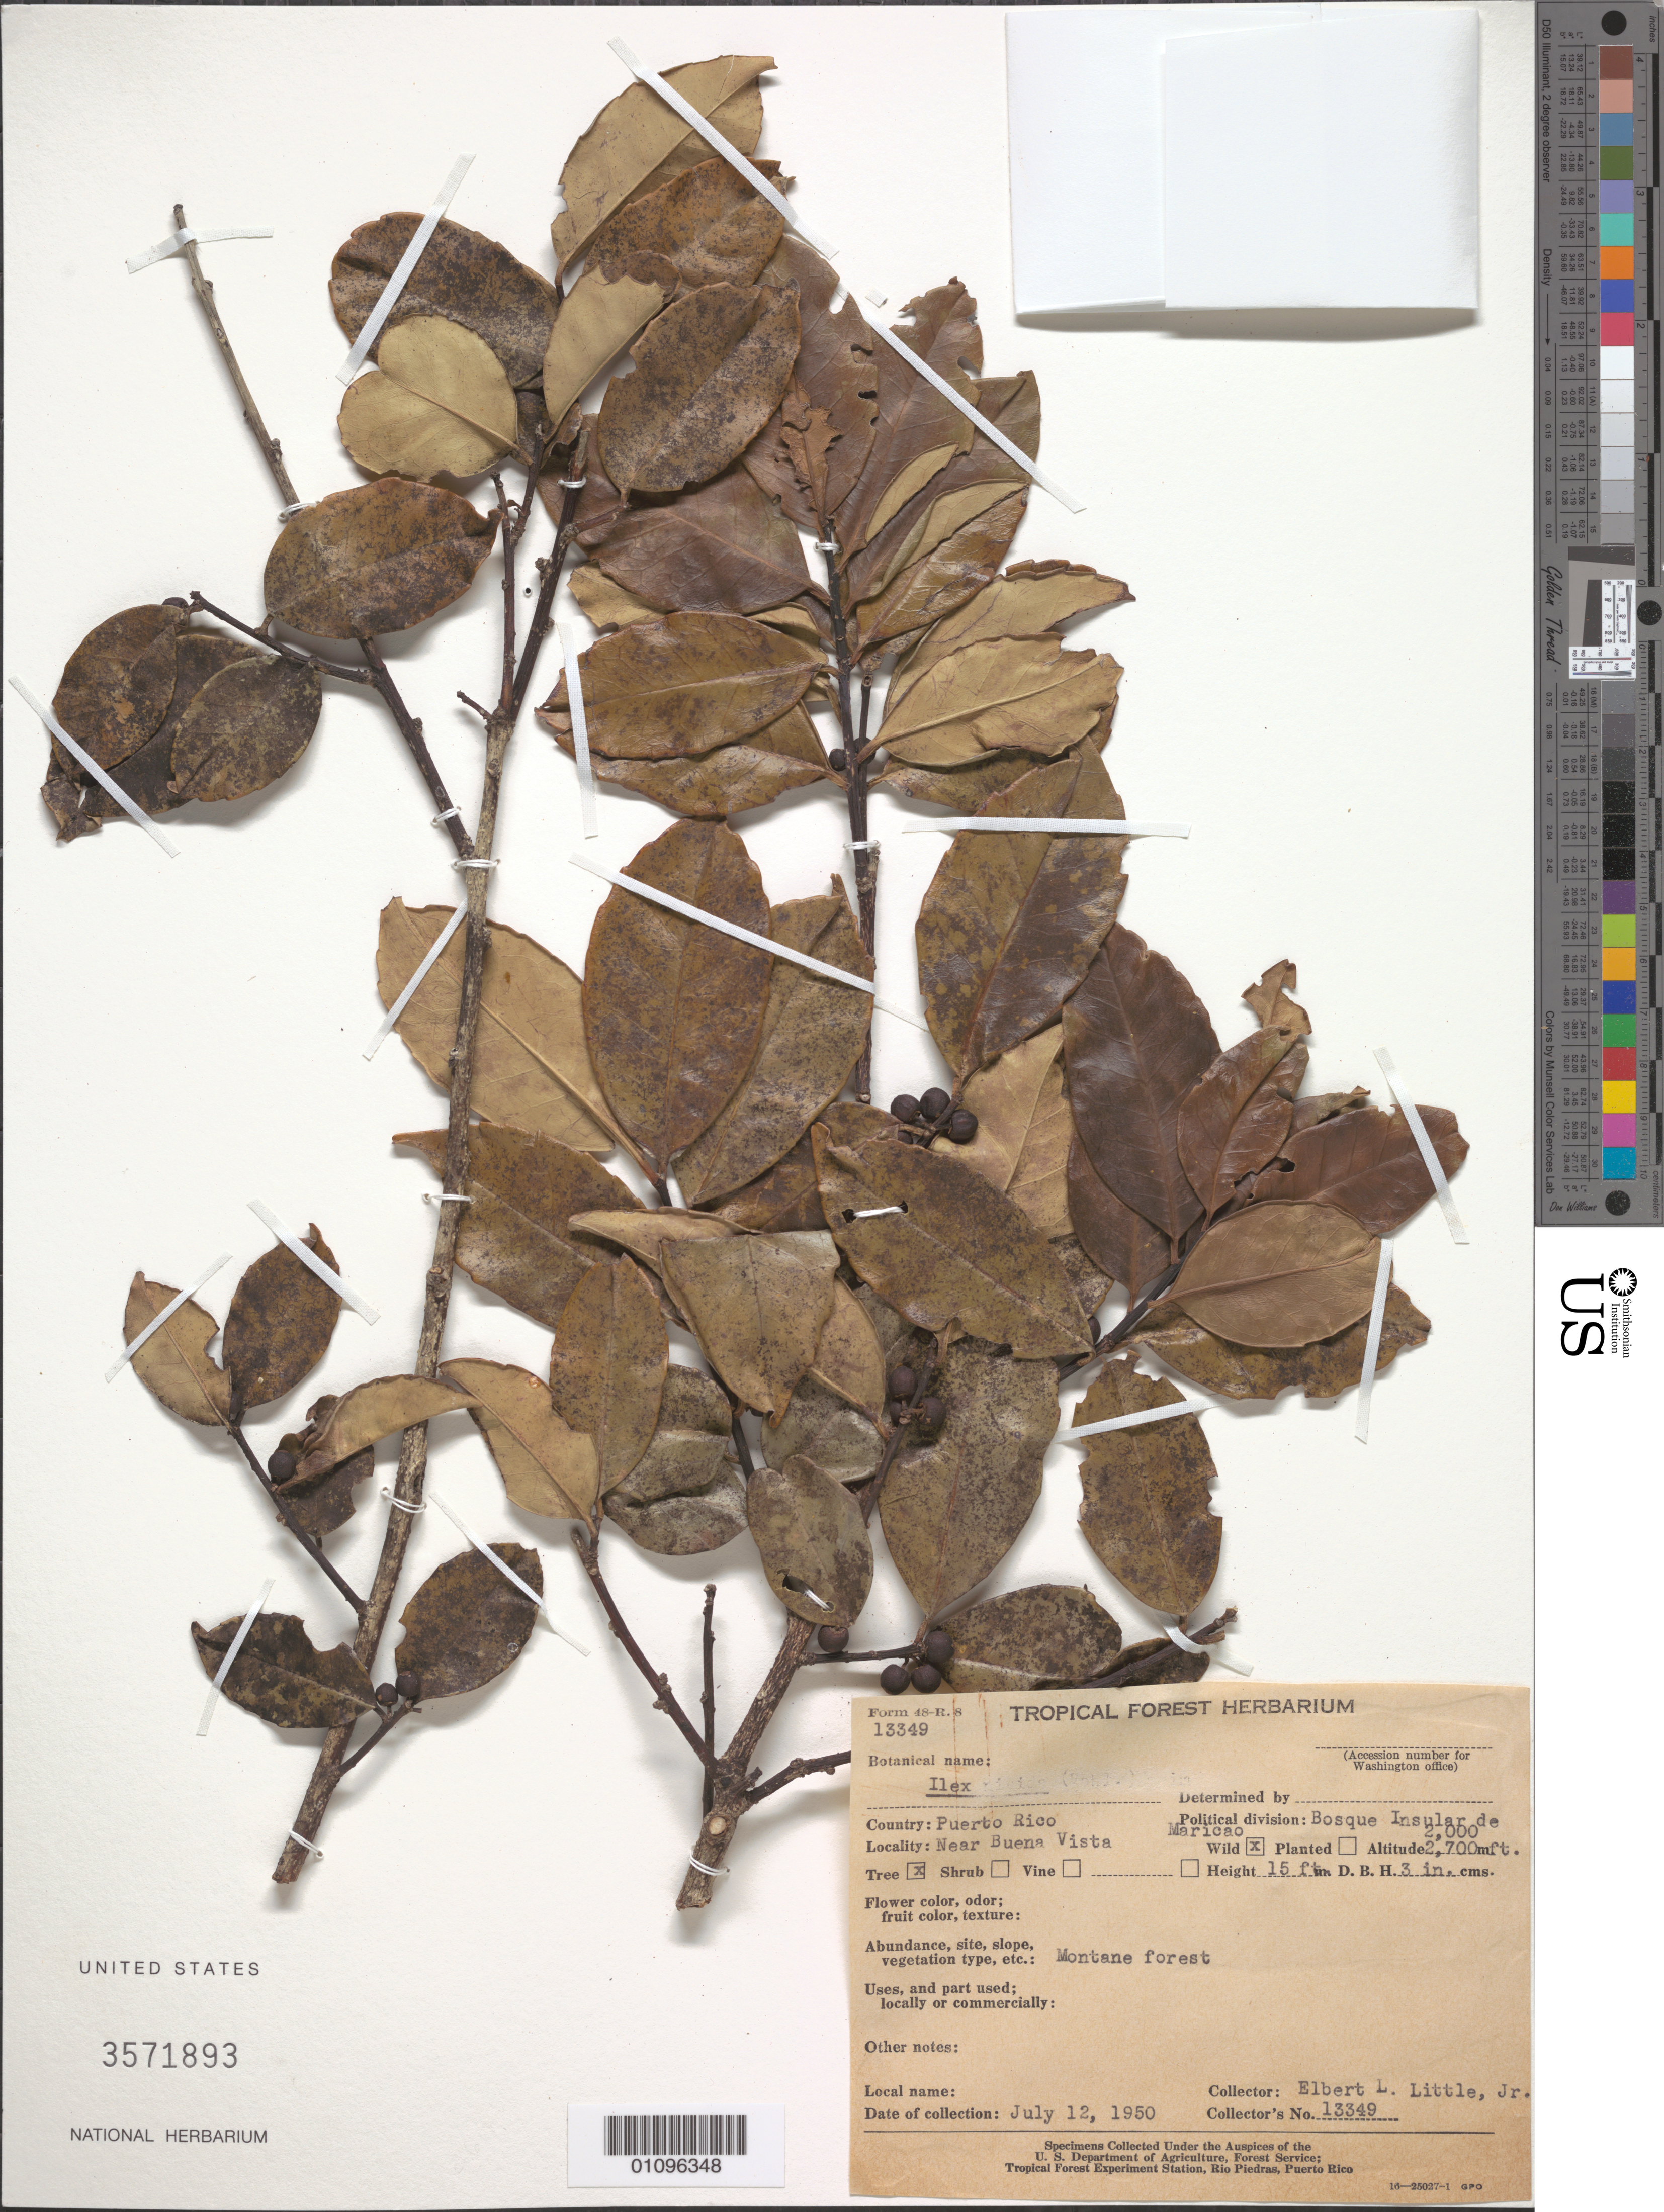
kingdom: Plantae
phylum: Tracheophyta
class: Magnoliopsida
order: Aquifoliales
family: Aquifoliaceae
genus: Ilex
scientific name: Ilex nitida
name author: (Vahl) Maxim.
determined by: Gonzalez-Feliu, Giancarlo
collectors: E. L. Little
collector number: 13349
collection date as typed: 12 Jul 1950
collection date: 1950-07-12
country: Puerto Rico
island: Puerto Rico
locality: Bosque Insular de Maricao, near Buena Vista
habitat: Montane forest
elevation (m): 610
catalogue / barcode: US 3571893